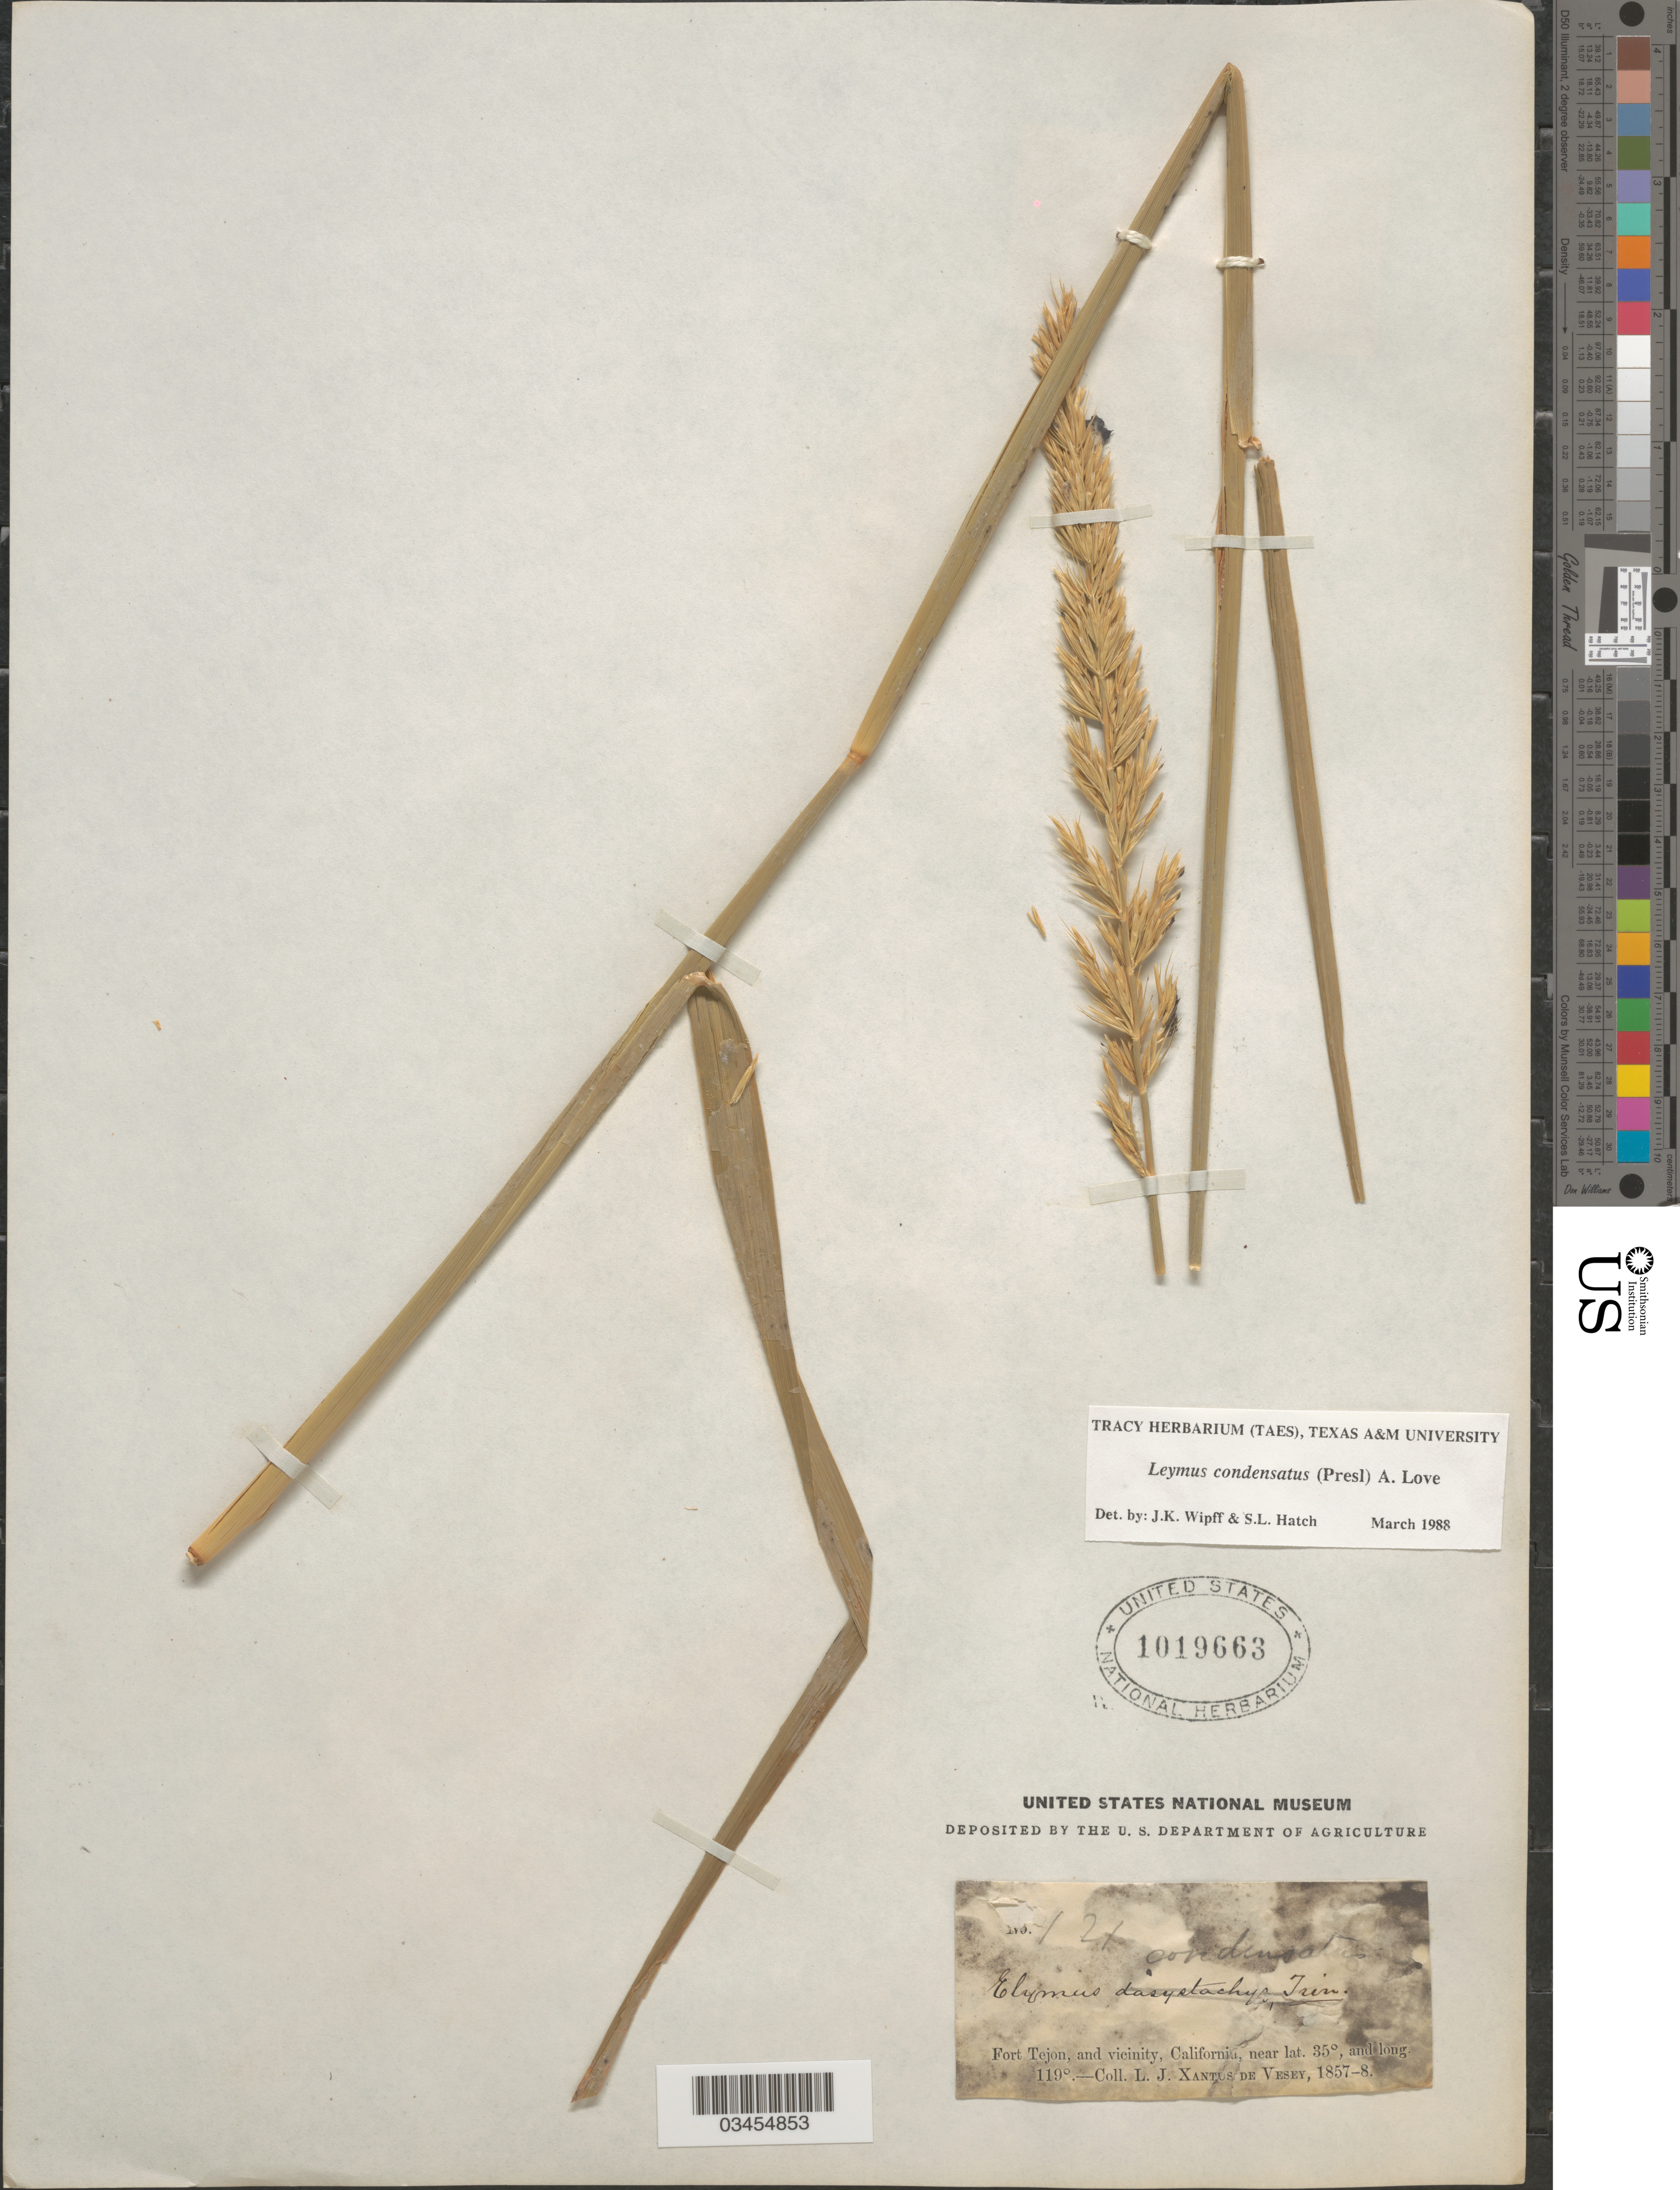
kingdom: Plantae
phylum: Tracheophyta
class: Liliopsida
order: Poales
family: Poaceae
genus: Leymus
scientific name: Leymus condensatus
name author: (J. Presl) Á. Löve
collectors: L. Xantus de Vesey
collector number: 121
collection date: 1857/1858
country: United States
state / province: California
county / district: Kern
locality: Fort Tejon, and vicinity.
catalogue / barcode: US 1019663